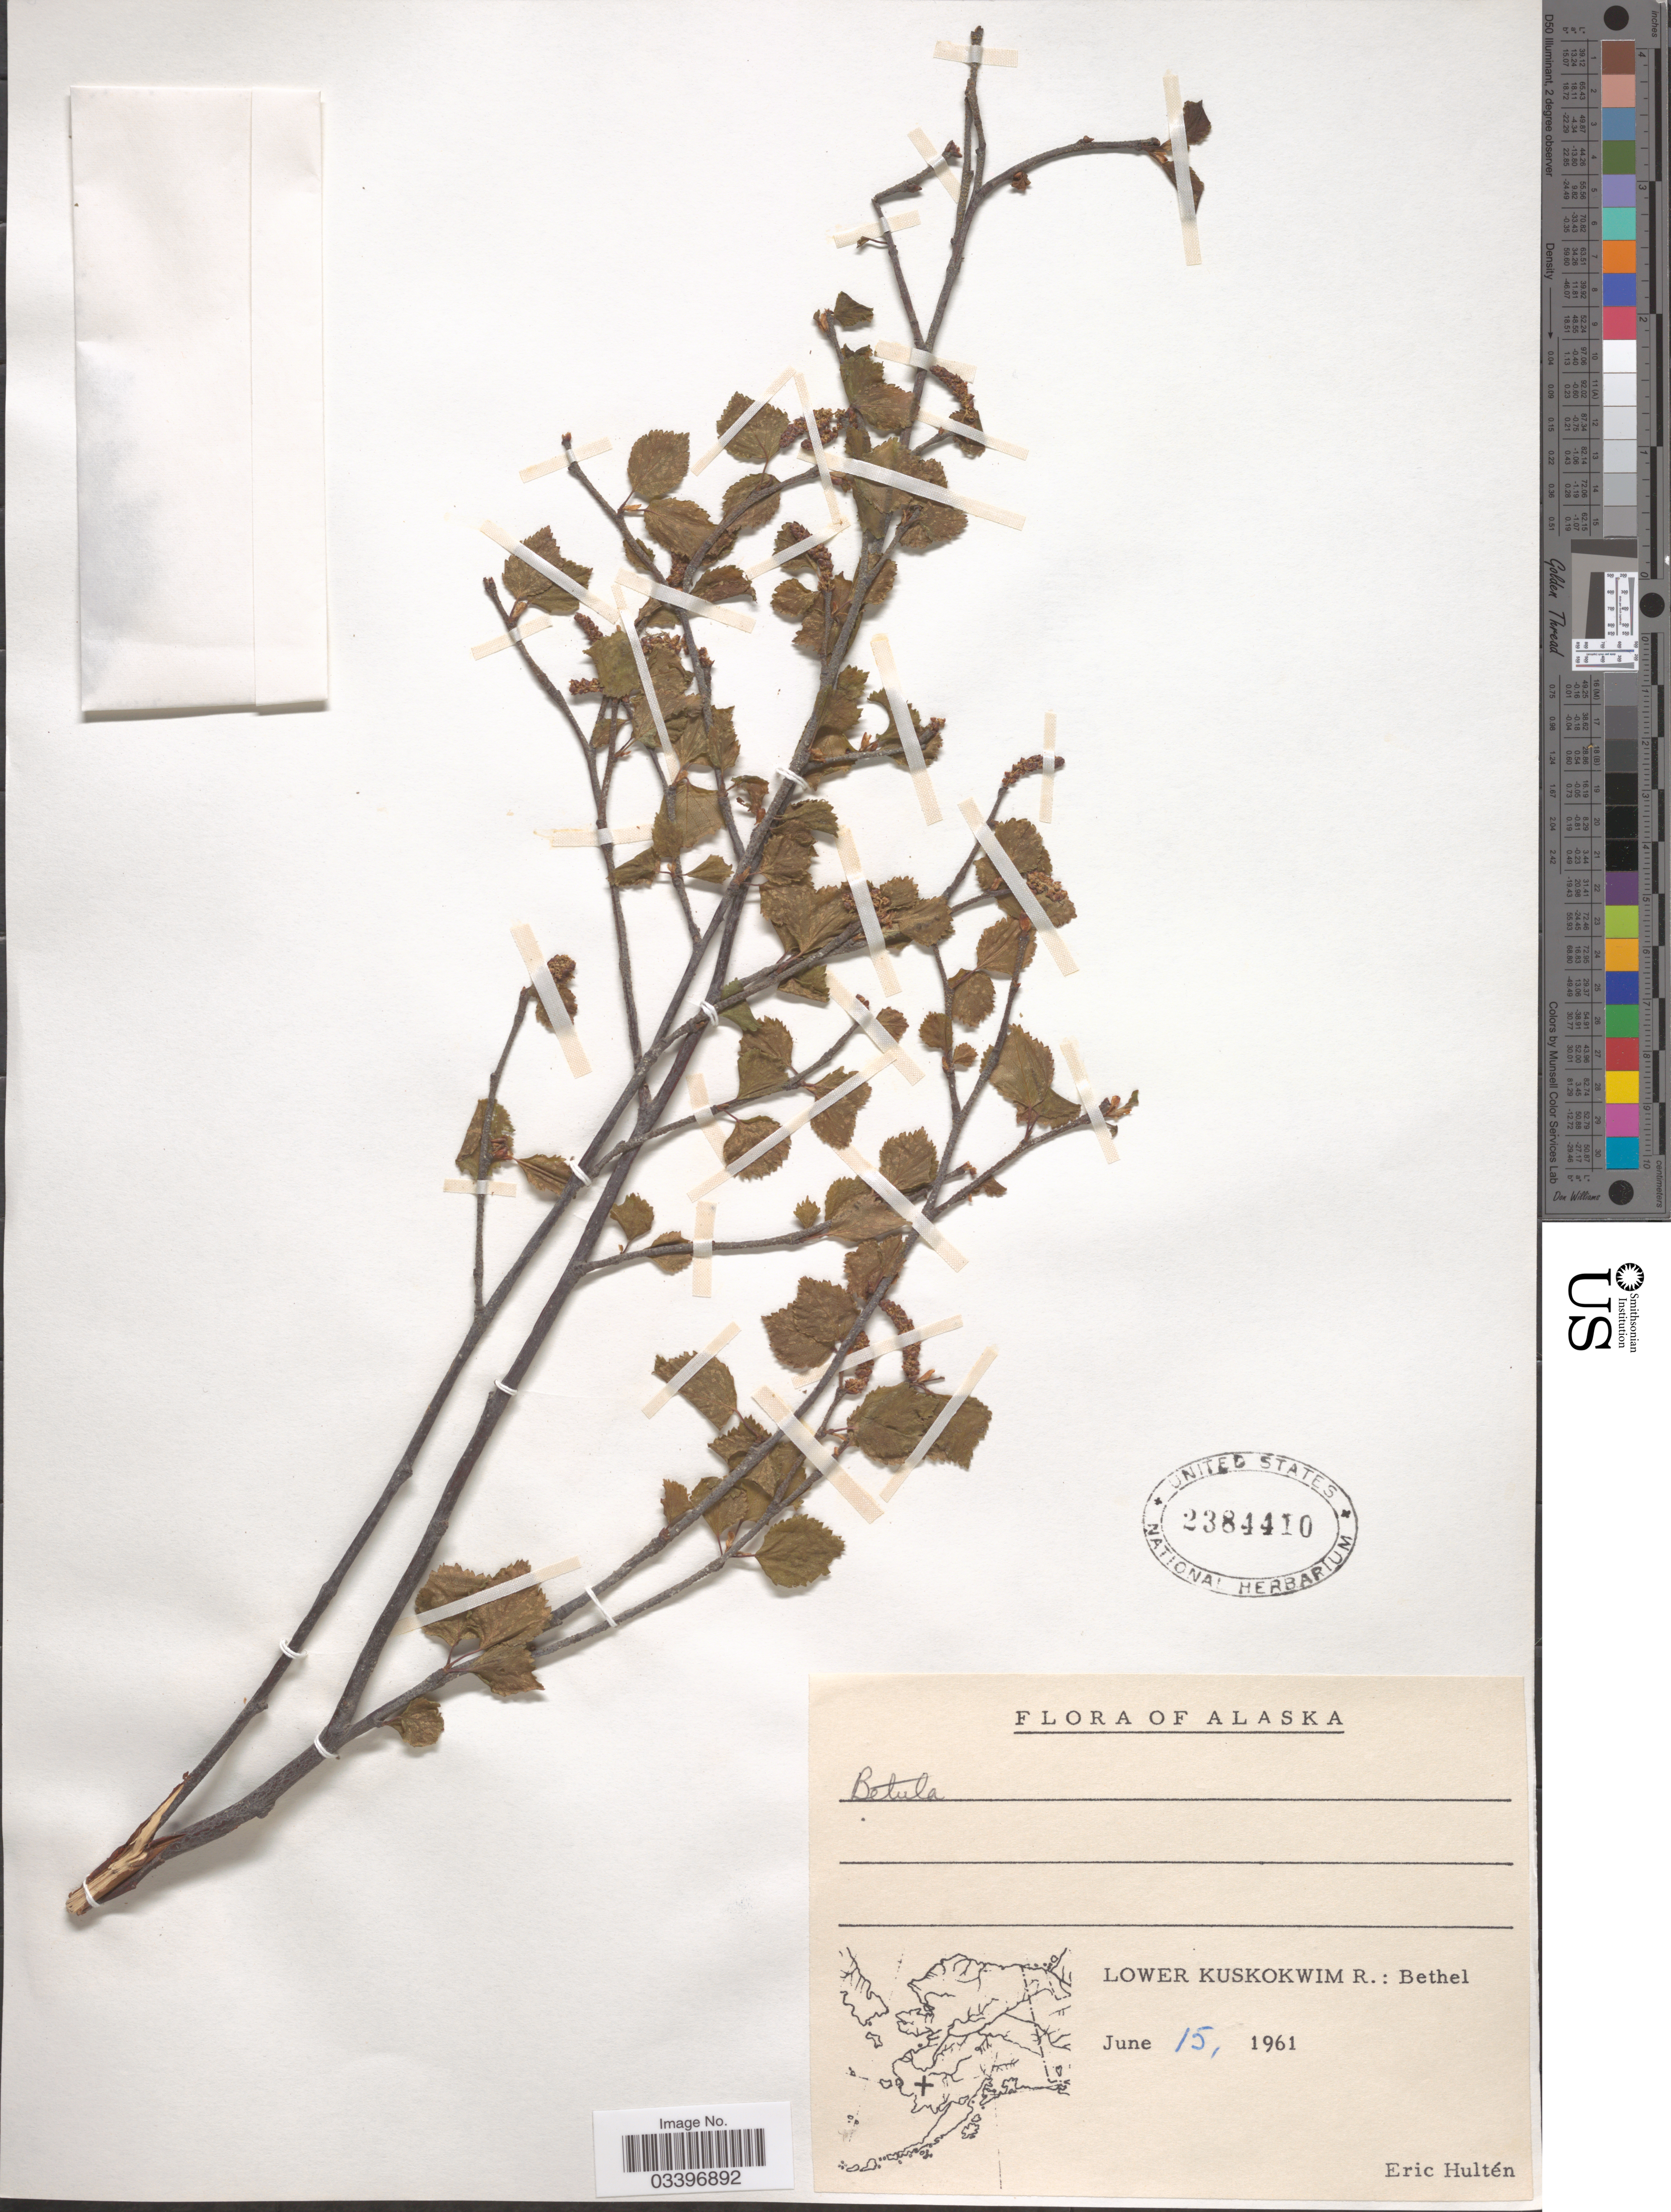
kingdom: Plantae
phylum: Tracheophyta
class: Magnoliopsida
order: Fagales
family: Betulaceae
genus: Betula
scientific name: Betula sp.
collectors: E. G. Hultén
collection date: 1961-06-15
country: United States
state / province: Alaska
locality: Lower Kuskokwim R.: Bethel.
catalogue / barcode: US 2384410